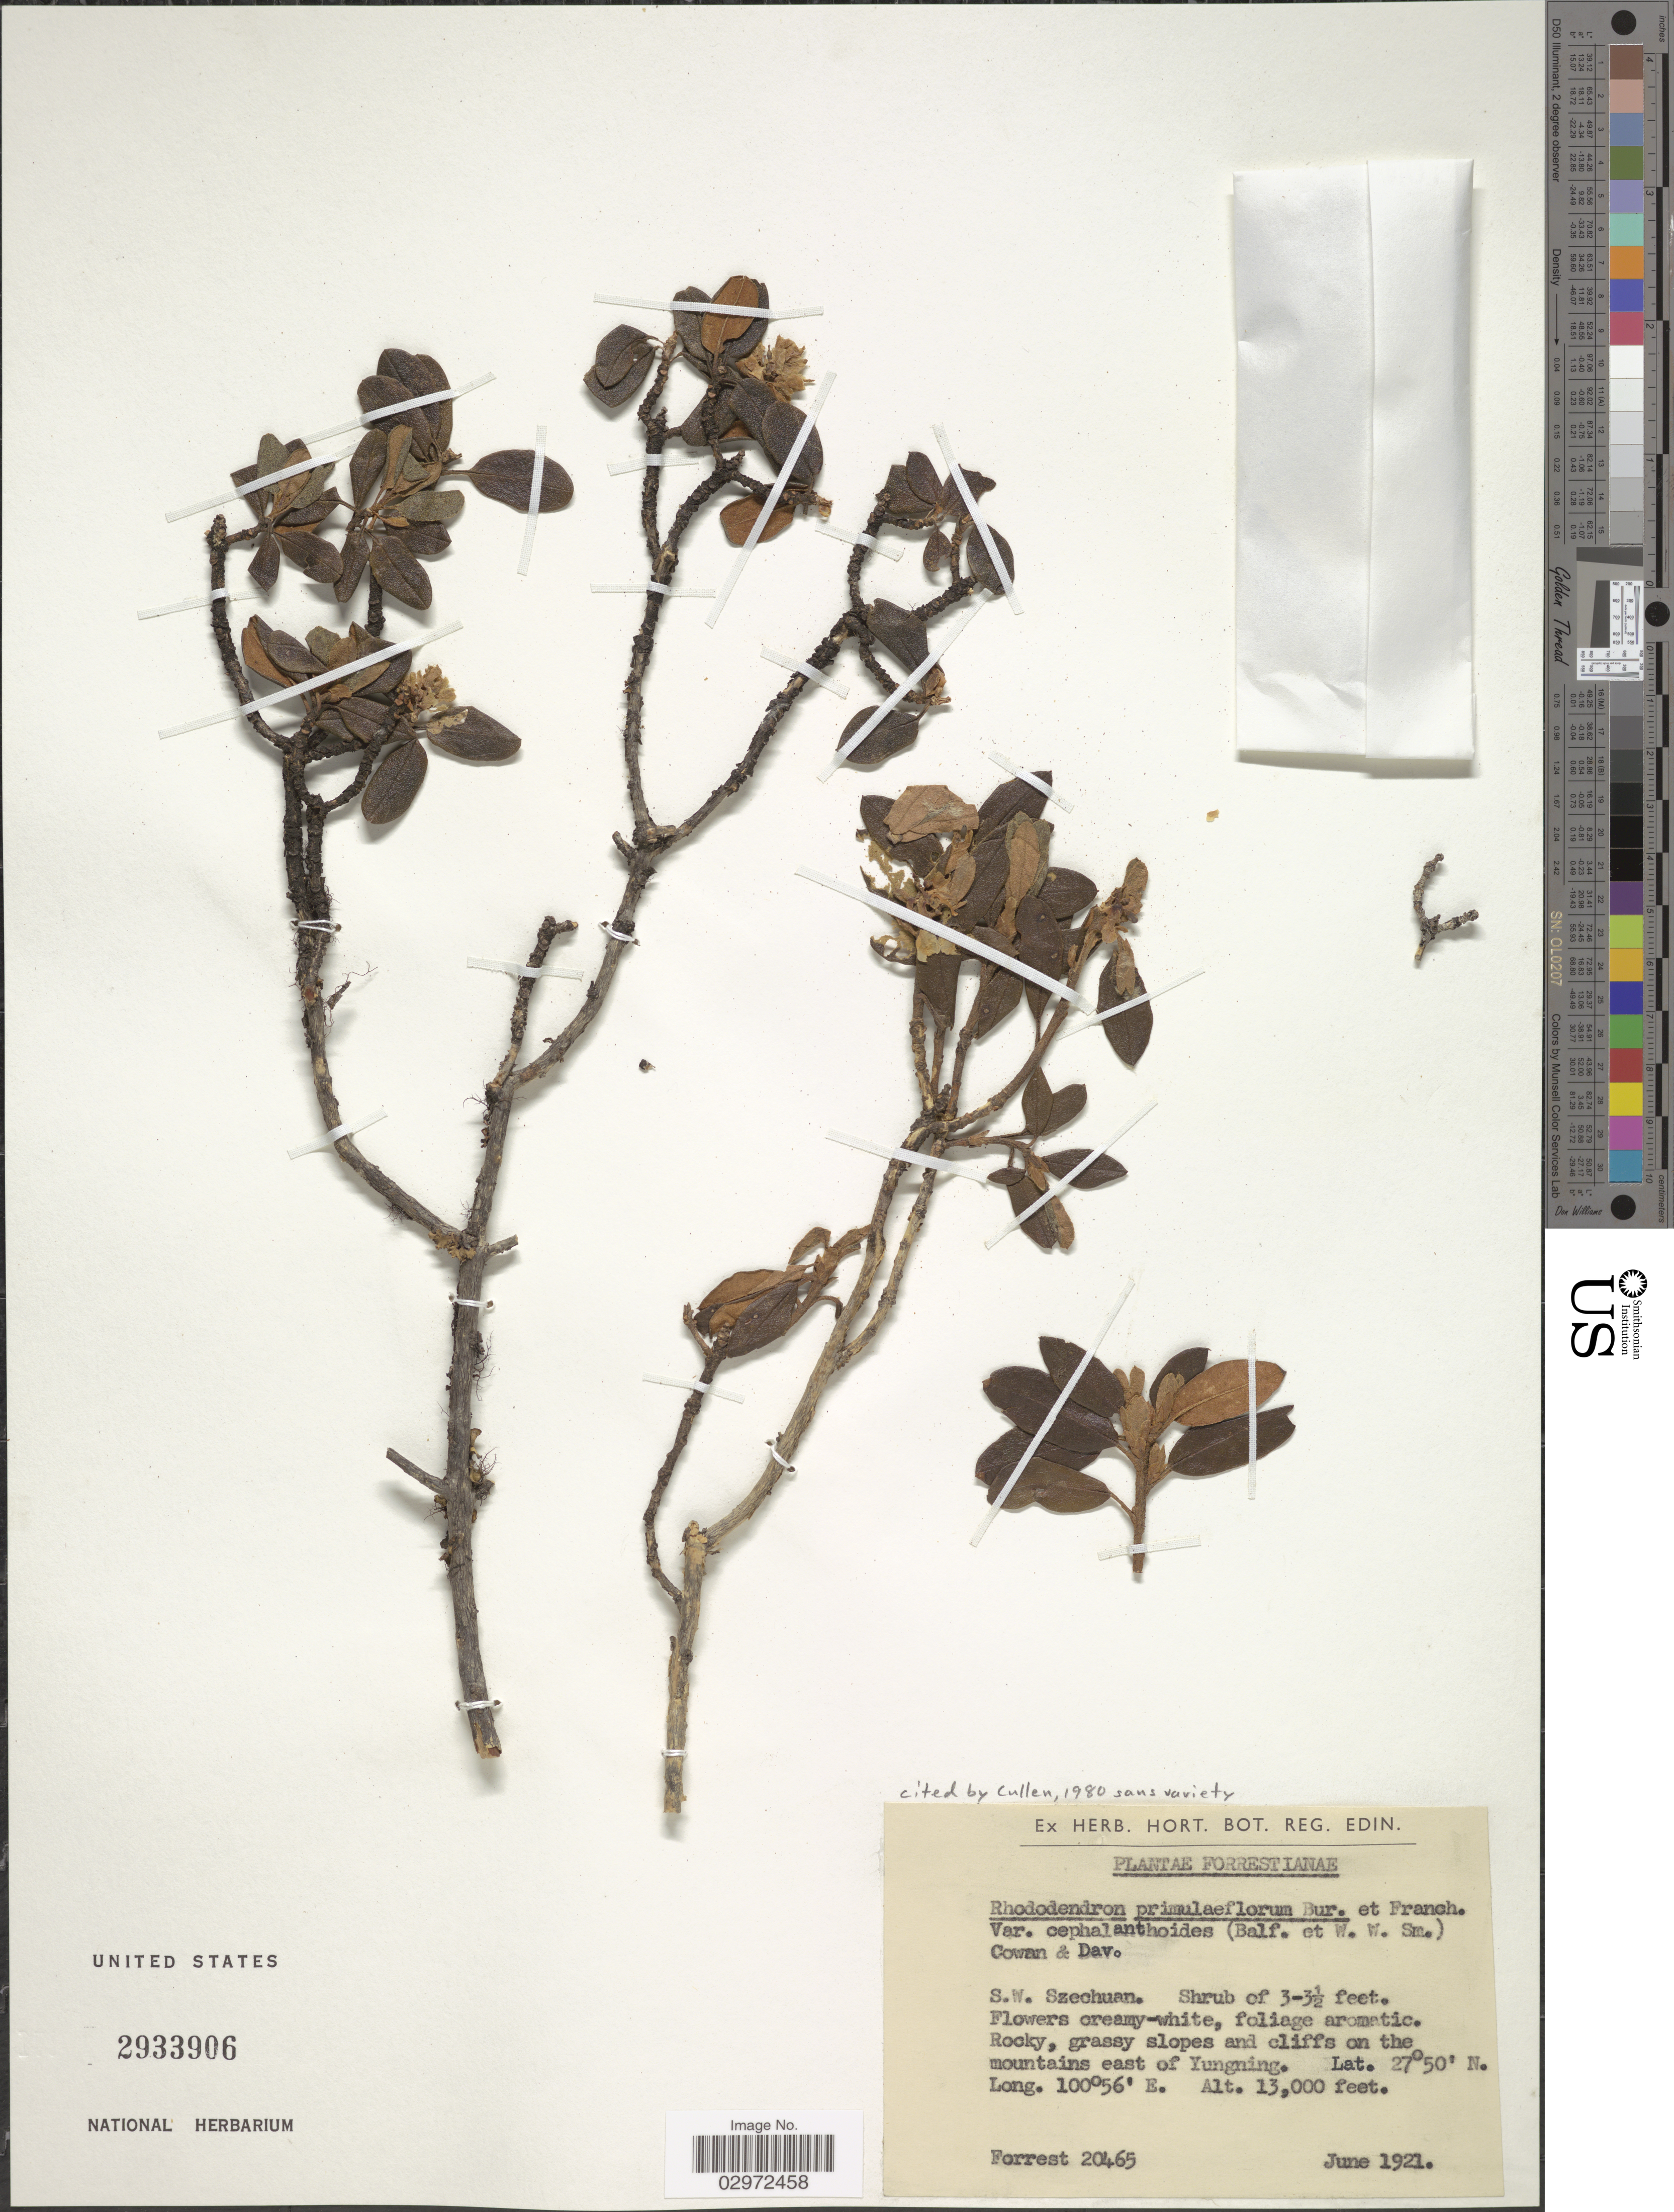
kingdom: Plantae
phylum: Tracheophyta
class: Magnoliopsida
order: Ericales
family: Ericaceae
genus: Rhododendron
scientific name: Rhododendron primuliflorum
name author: É. Bureau & Franch.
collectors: -. Forrest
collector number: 20465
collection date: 1921-06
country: China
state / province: Sichuan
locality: S.W. Szechuan, Rocky, grassy slopes and cliffs on the mountains east of Yungning.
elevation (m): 3962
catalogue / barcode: US 2933906